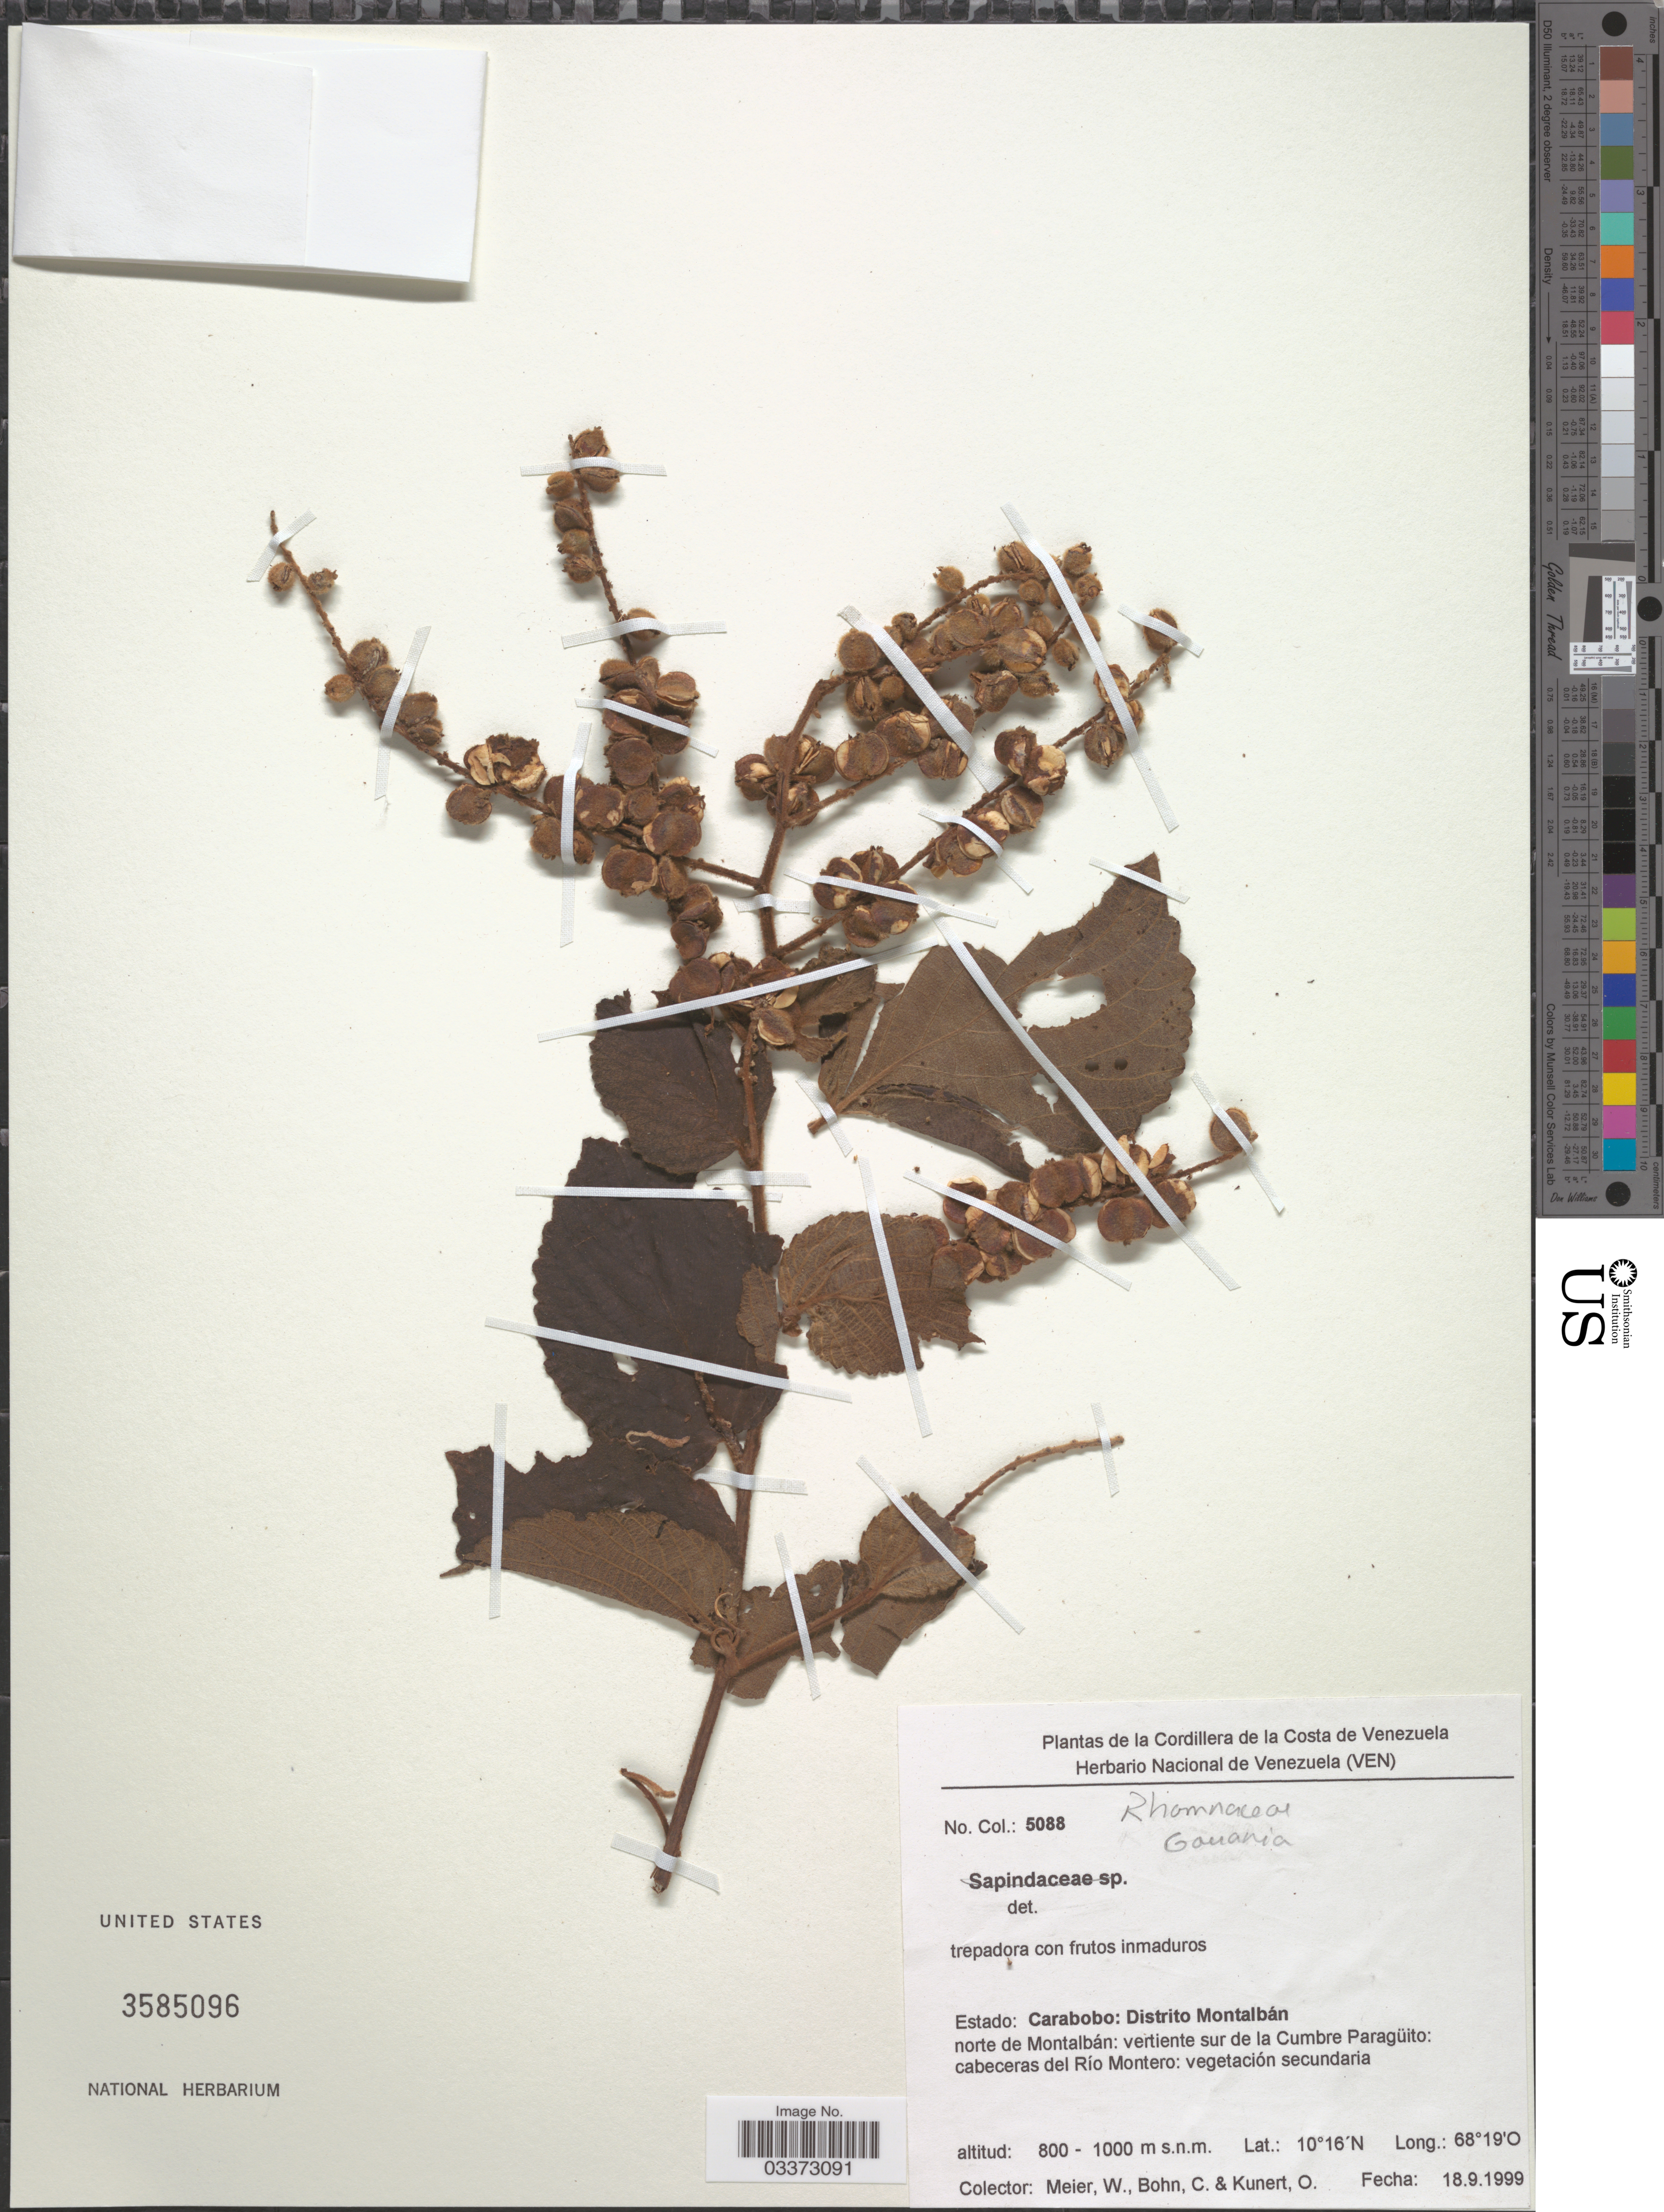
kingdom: Plantae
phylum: Tracheophyta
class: Magnoliopsida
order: Rosales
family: Rhamnaceae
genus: Gouania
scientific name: Gouania velutina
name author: Reissek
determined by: Figueira, Mauricio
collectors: W. Meier, C. Bohn & O. Kunert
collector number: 5088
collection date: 1999-09-18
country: Venezuela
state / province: Carabobo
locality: Cordillera de la Costa de Venezuela. Distrito Montalbán norte de Montalbán: vertiente sur de la Cumbre Paragüito: cabeceras del Río Montero.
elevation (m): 800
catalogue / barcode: US 3585096